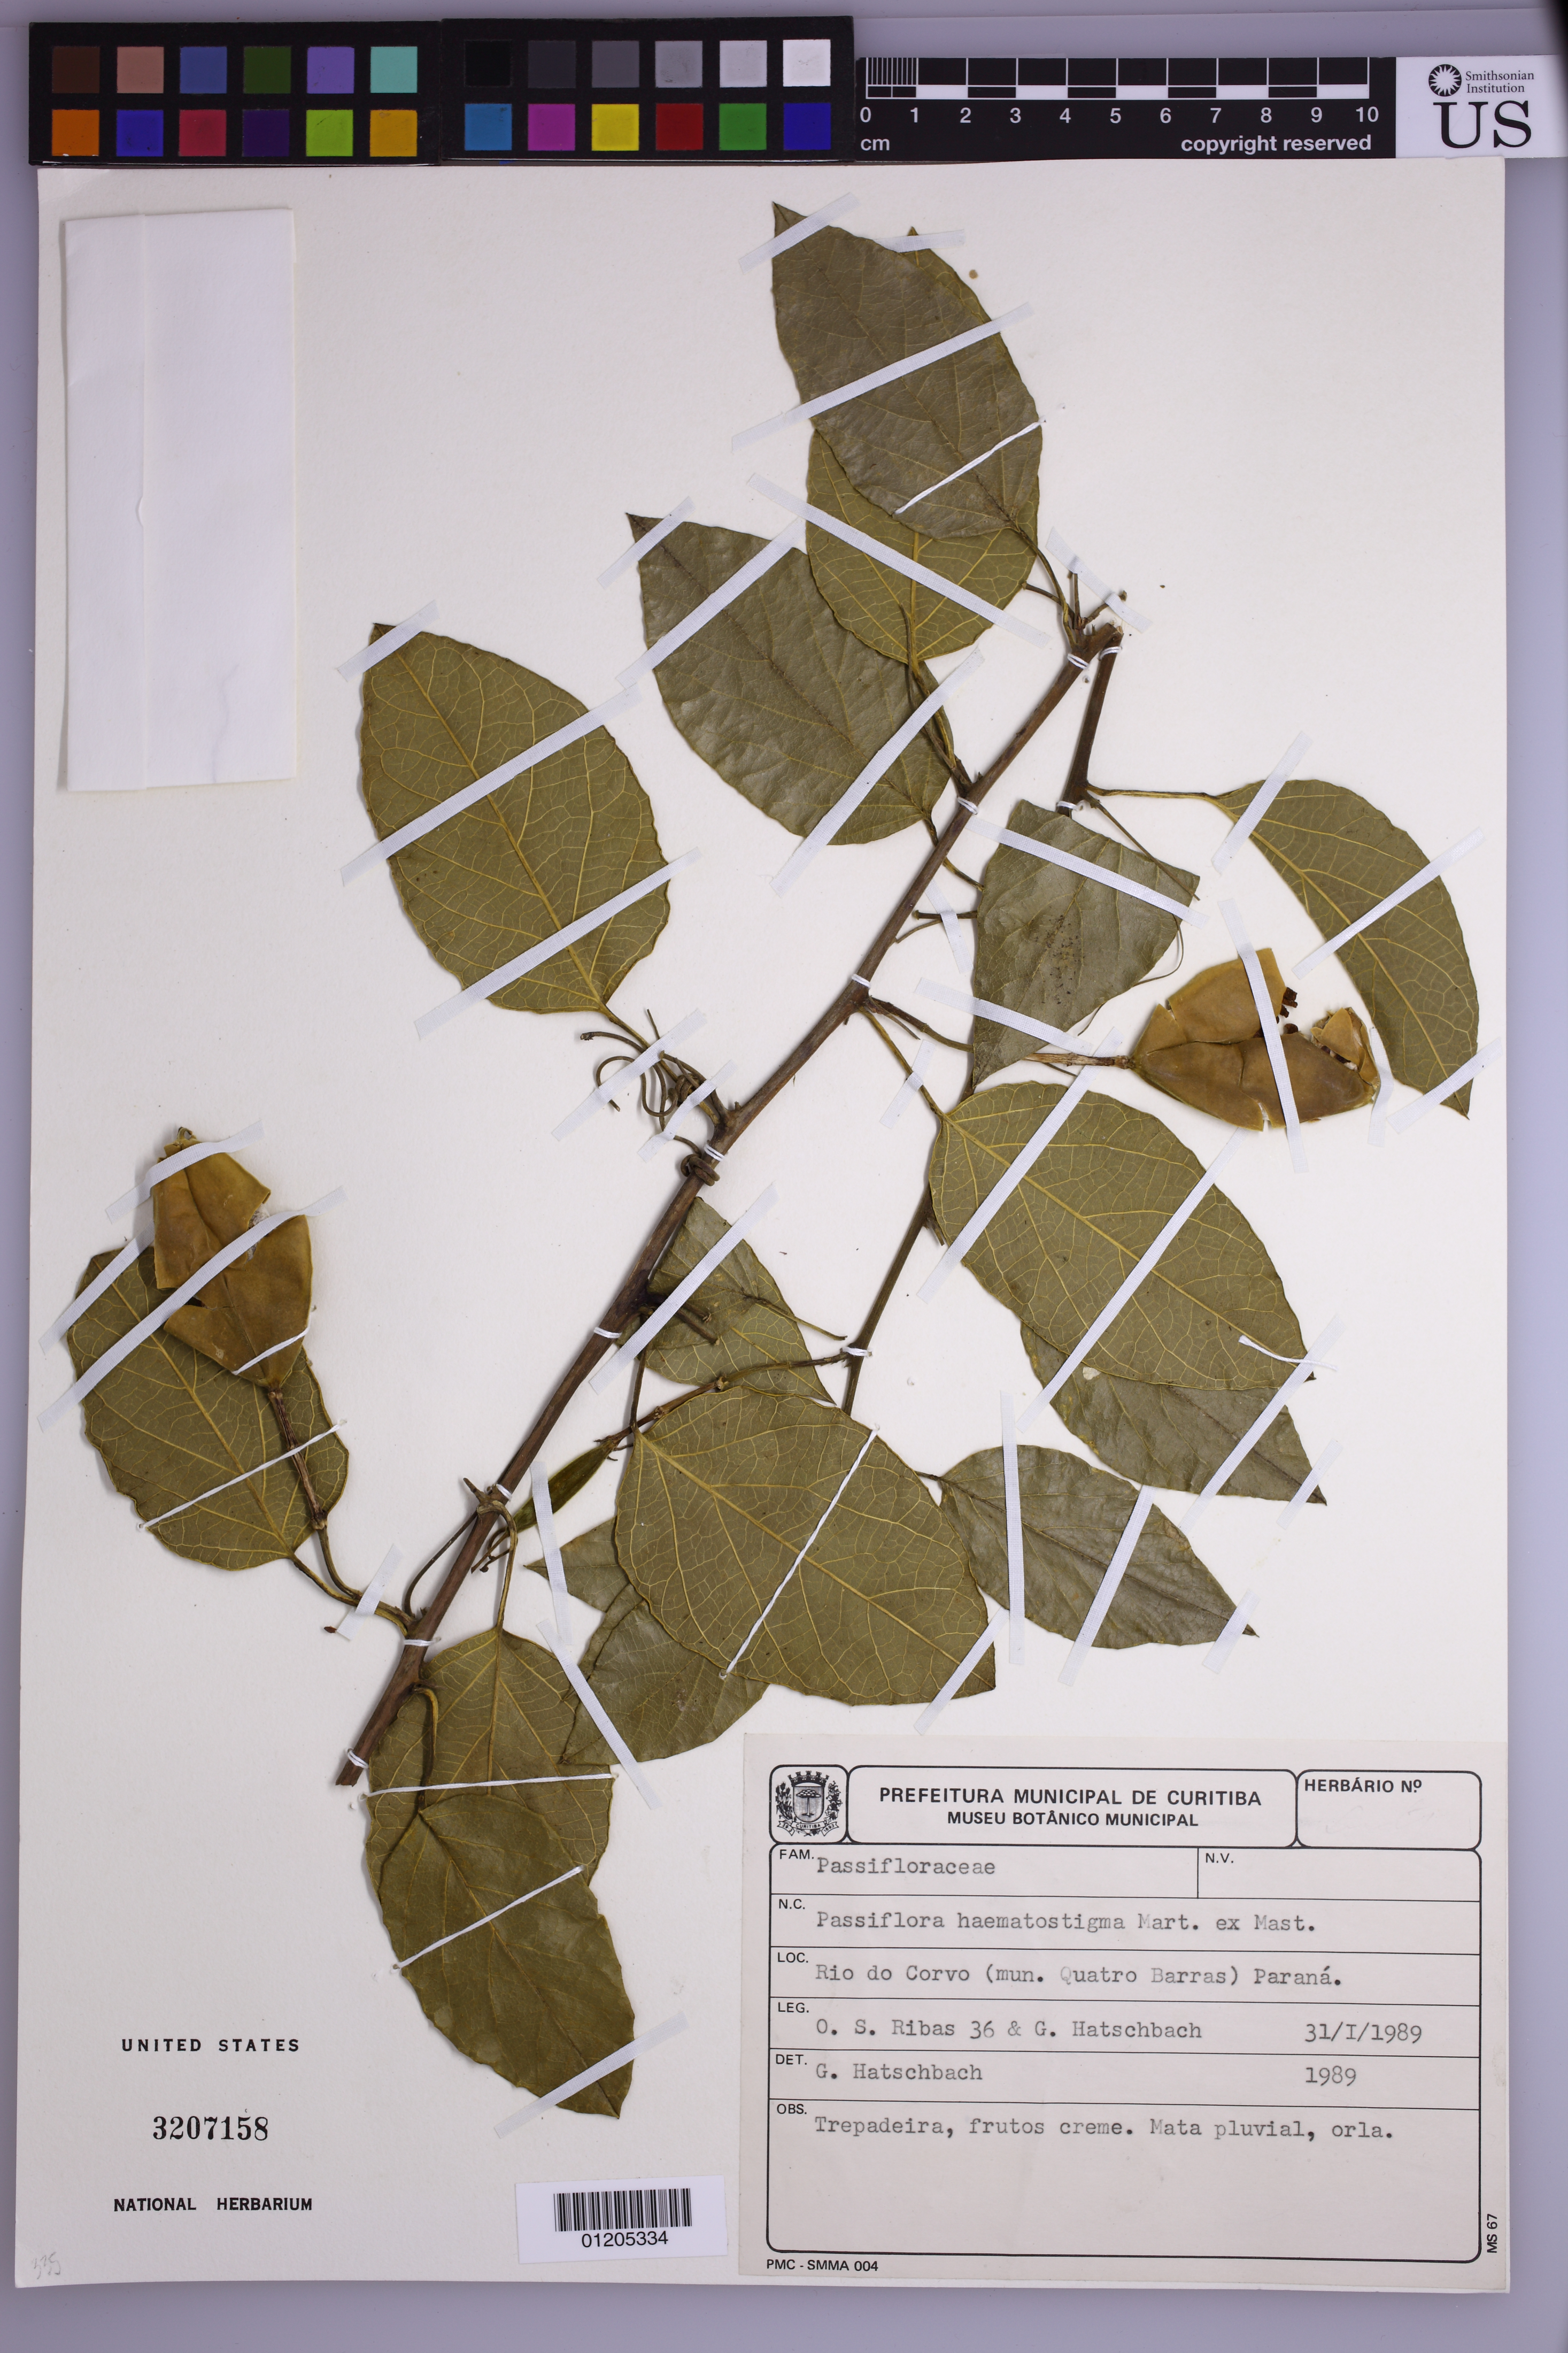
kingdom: Plantae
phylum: Tracheophyta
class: Magnoliopsida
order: Malpighiales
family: Passifloraceae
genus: Passiflora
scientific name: Passiflora haematostigma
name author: Mart. ex Mast.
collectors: O. S. Ribas & G. Hatschbach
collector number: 36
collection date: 1989-01-31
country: Brazil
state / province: Parana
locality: Rio do Corvo (mun. Quatro Barras)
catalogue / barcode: US 3207158